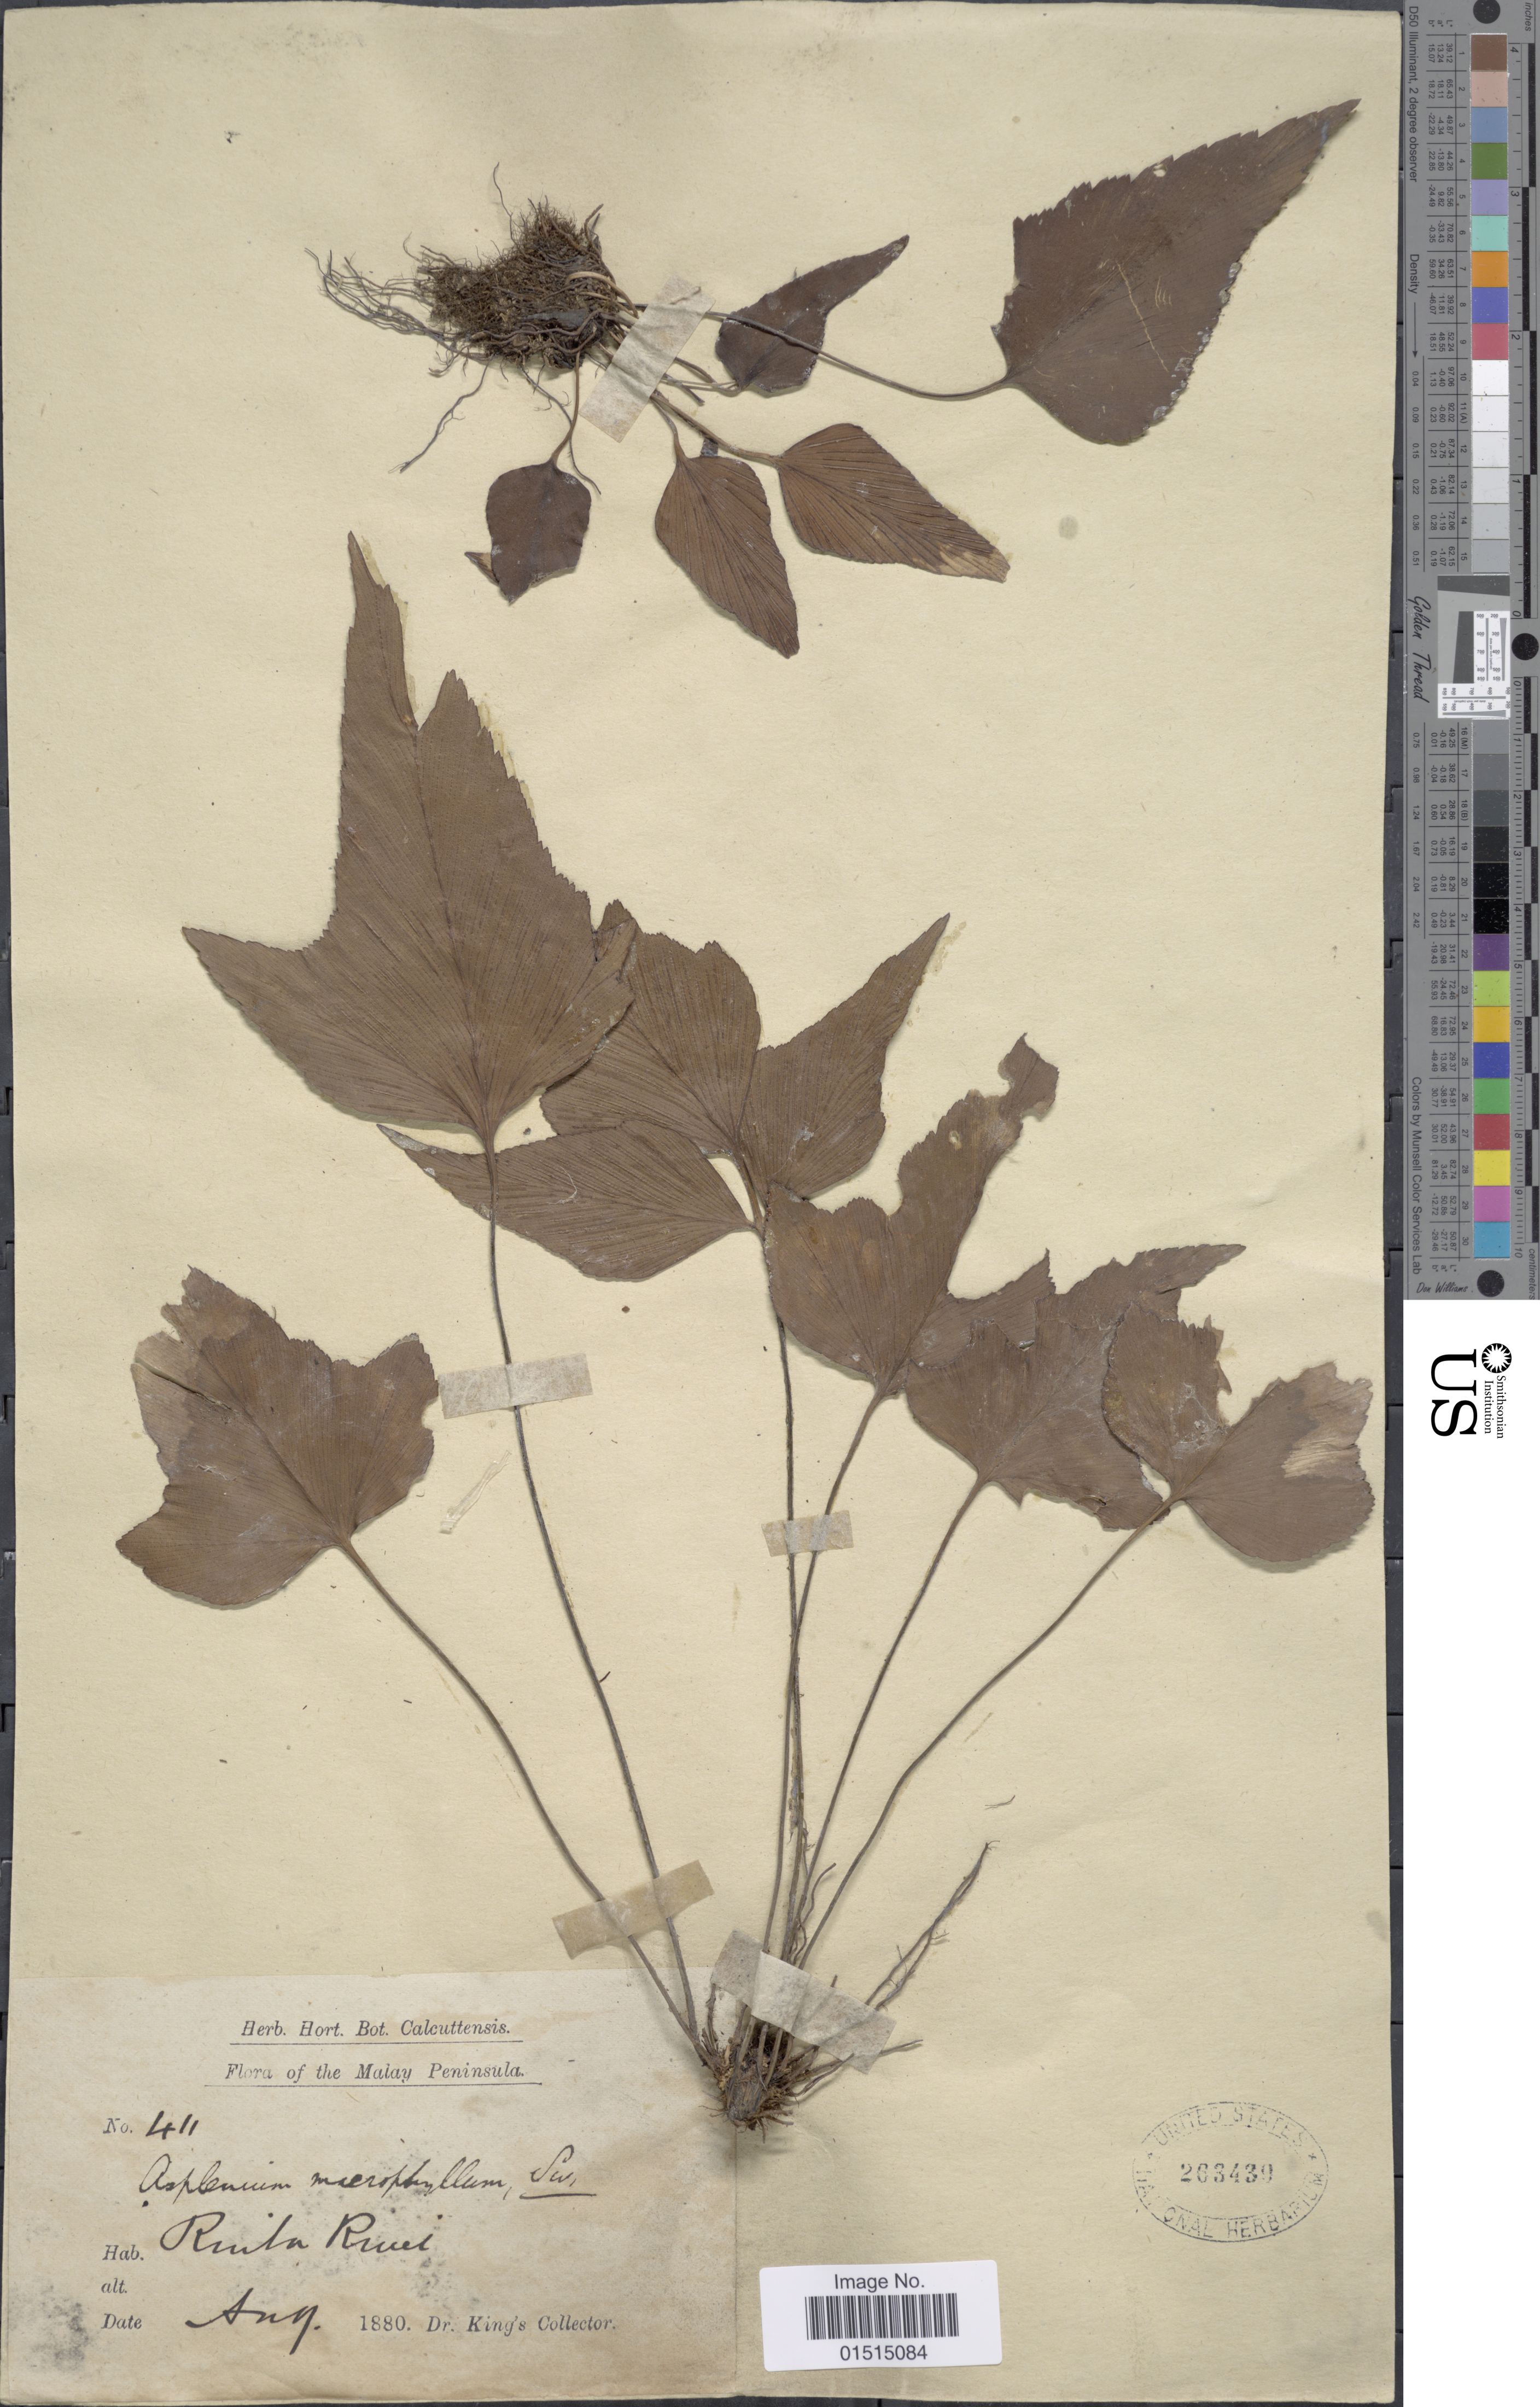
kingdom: Plantae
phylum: Tracheophyta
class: Polypodiopsida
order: Polypodiales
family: Aspleniaceae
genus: Asplenium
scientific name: Asplenium macrophyllum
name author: Sw.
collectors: Dr. King's collector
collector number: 411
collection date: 1880-08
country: Malaysia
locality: Malay Peninsula, Rinta River [interpreted]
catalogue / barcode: US 263439